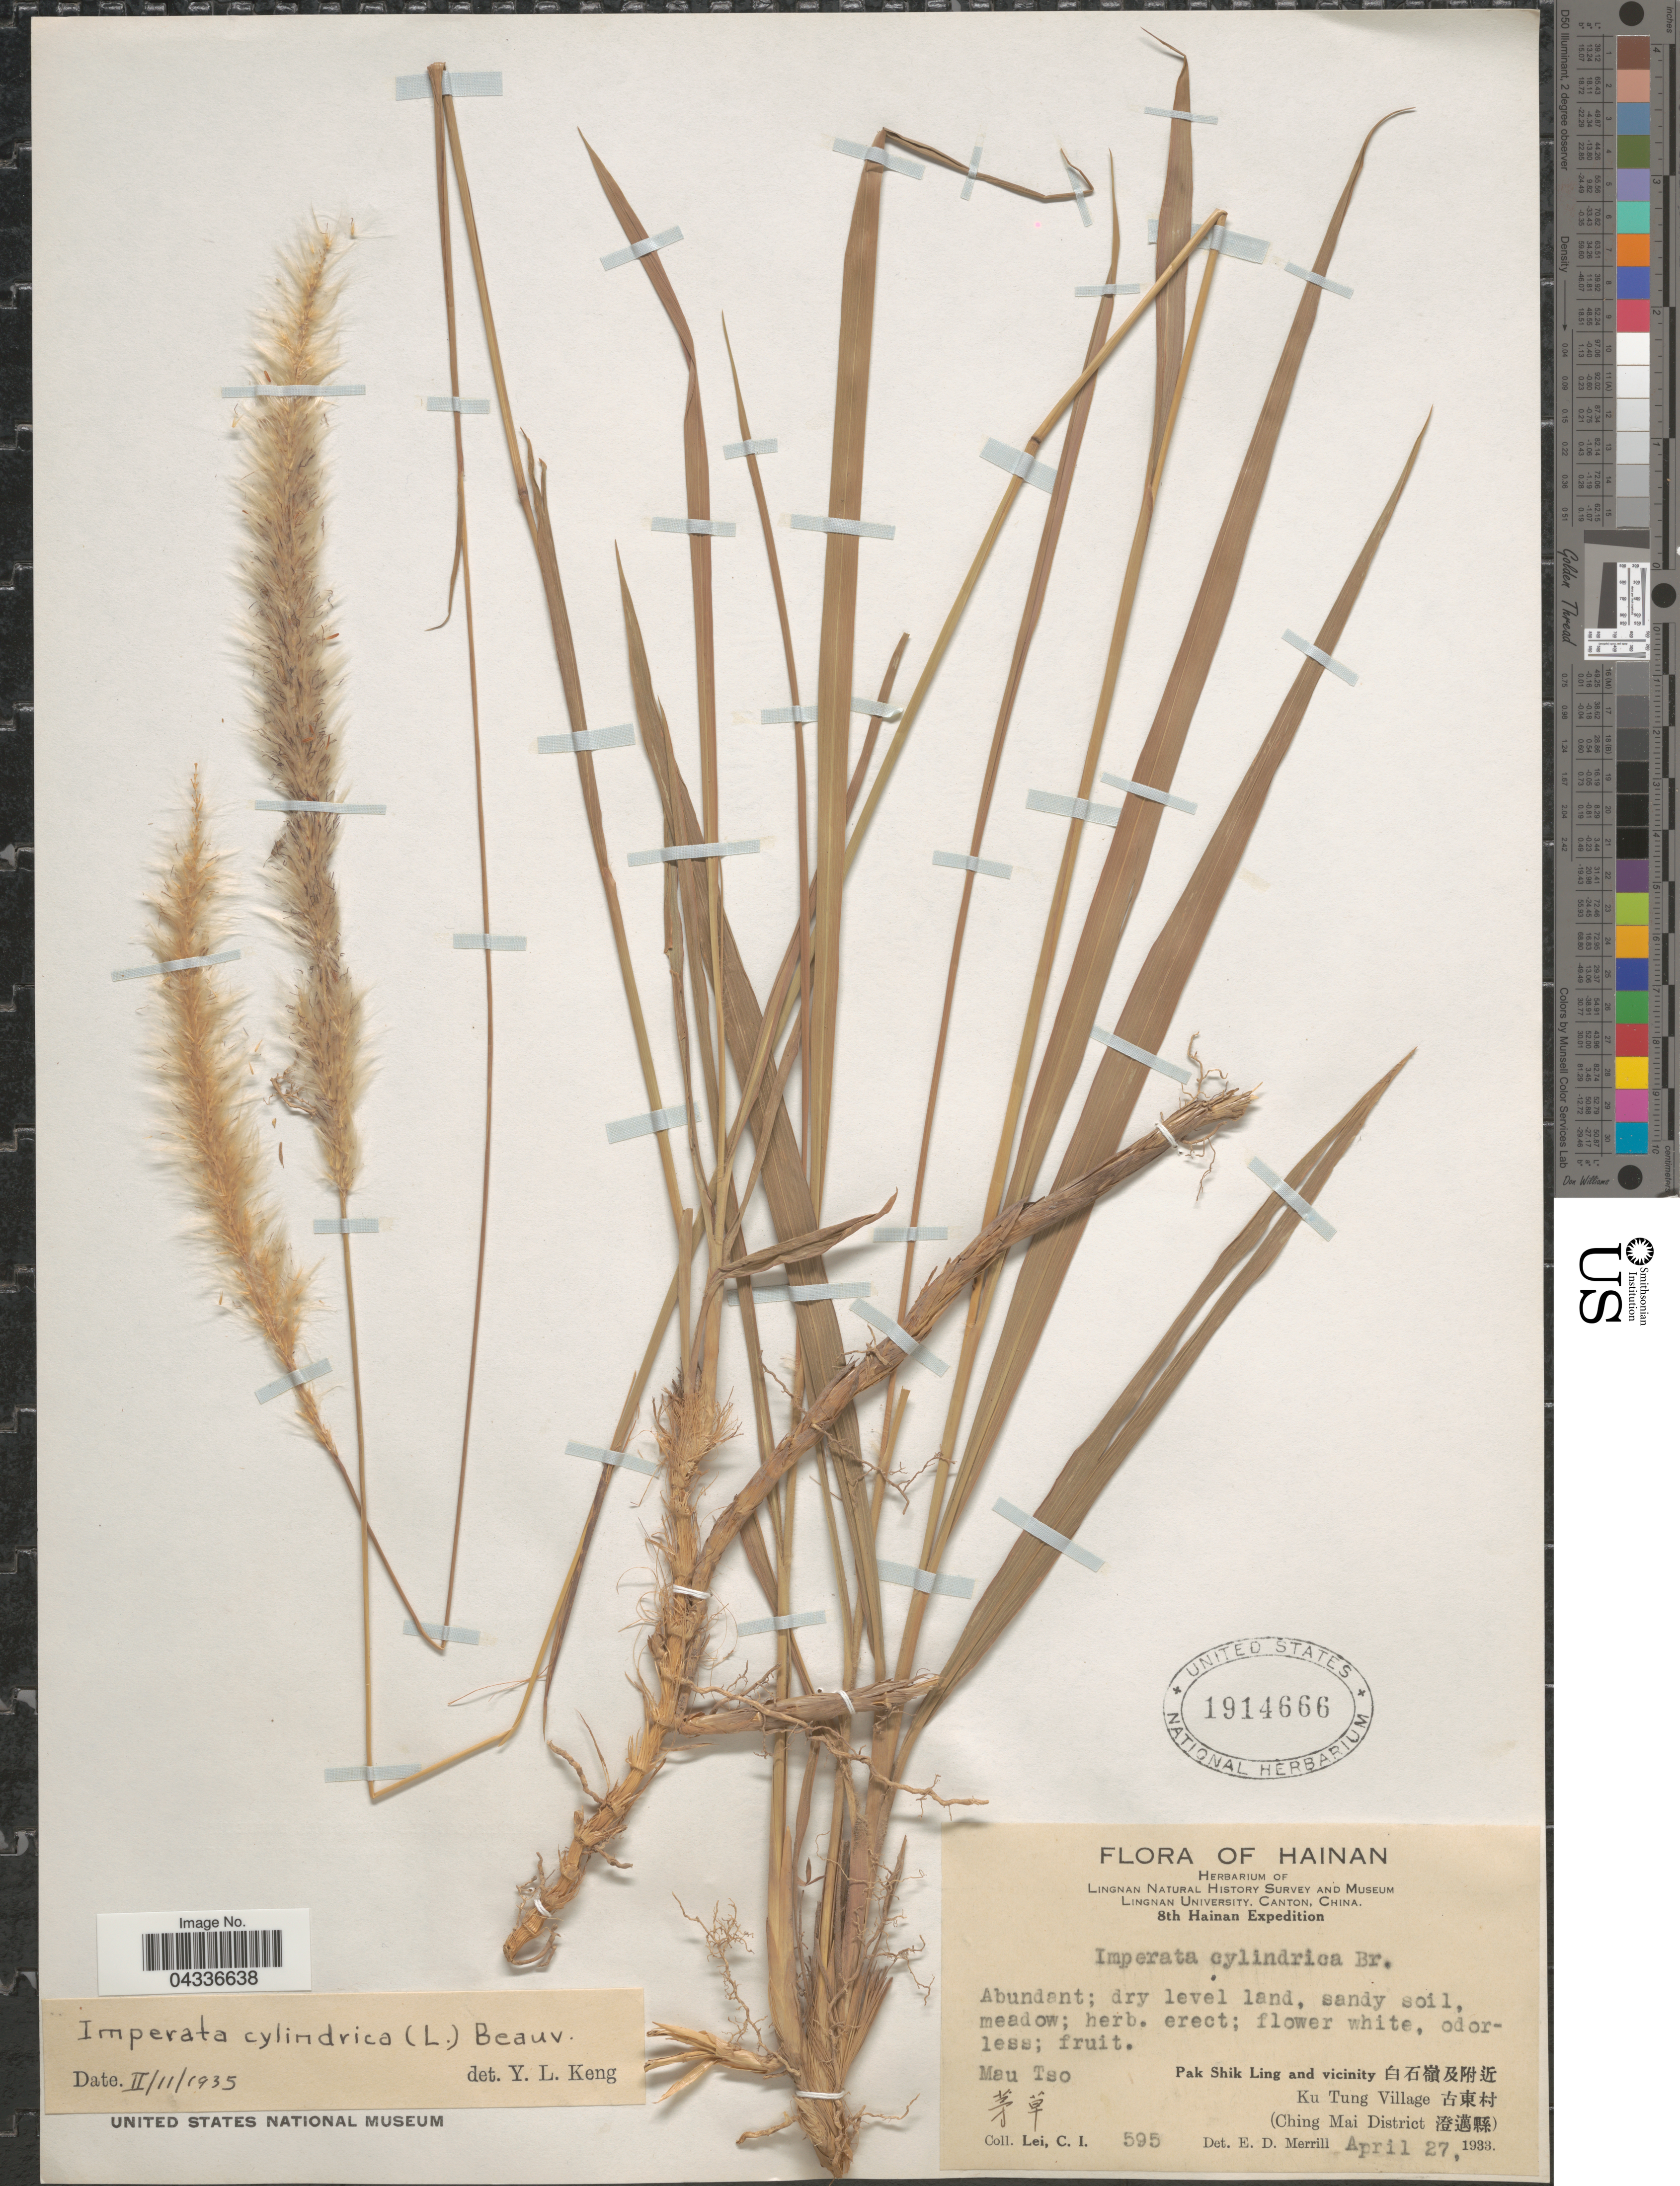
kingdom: Plantae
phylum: Tracheophyta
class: Liliopsida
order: Poales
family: Poaceae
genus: Imperata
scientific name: Imperata cylindrica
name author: (L.) P. Beauv.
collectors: C. I. Lei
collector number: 595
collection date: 1933-04-27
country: China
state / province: Hainan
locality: Lingnan Natural History Survey and Museum Lingnan University, Canton. Mau Tso [Foreign script]. Pak Shik Ling and vicinity [Foreign script]. Ku Tung Village [Foreign script] (Ching Mai District [Foreign script]).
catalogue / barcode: US 1914666